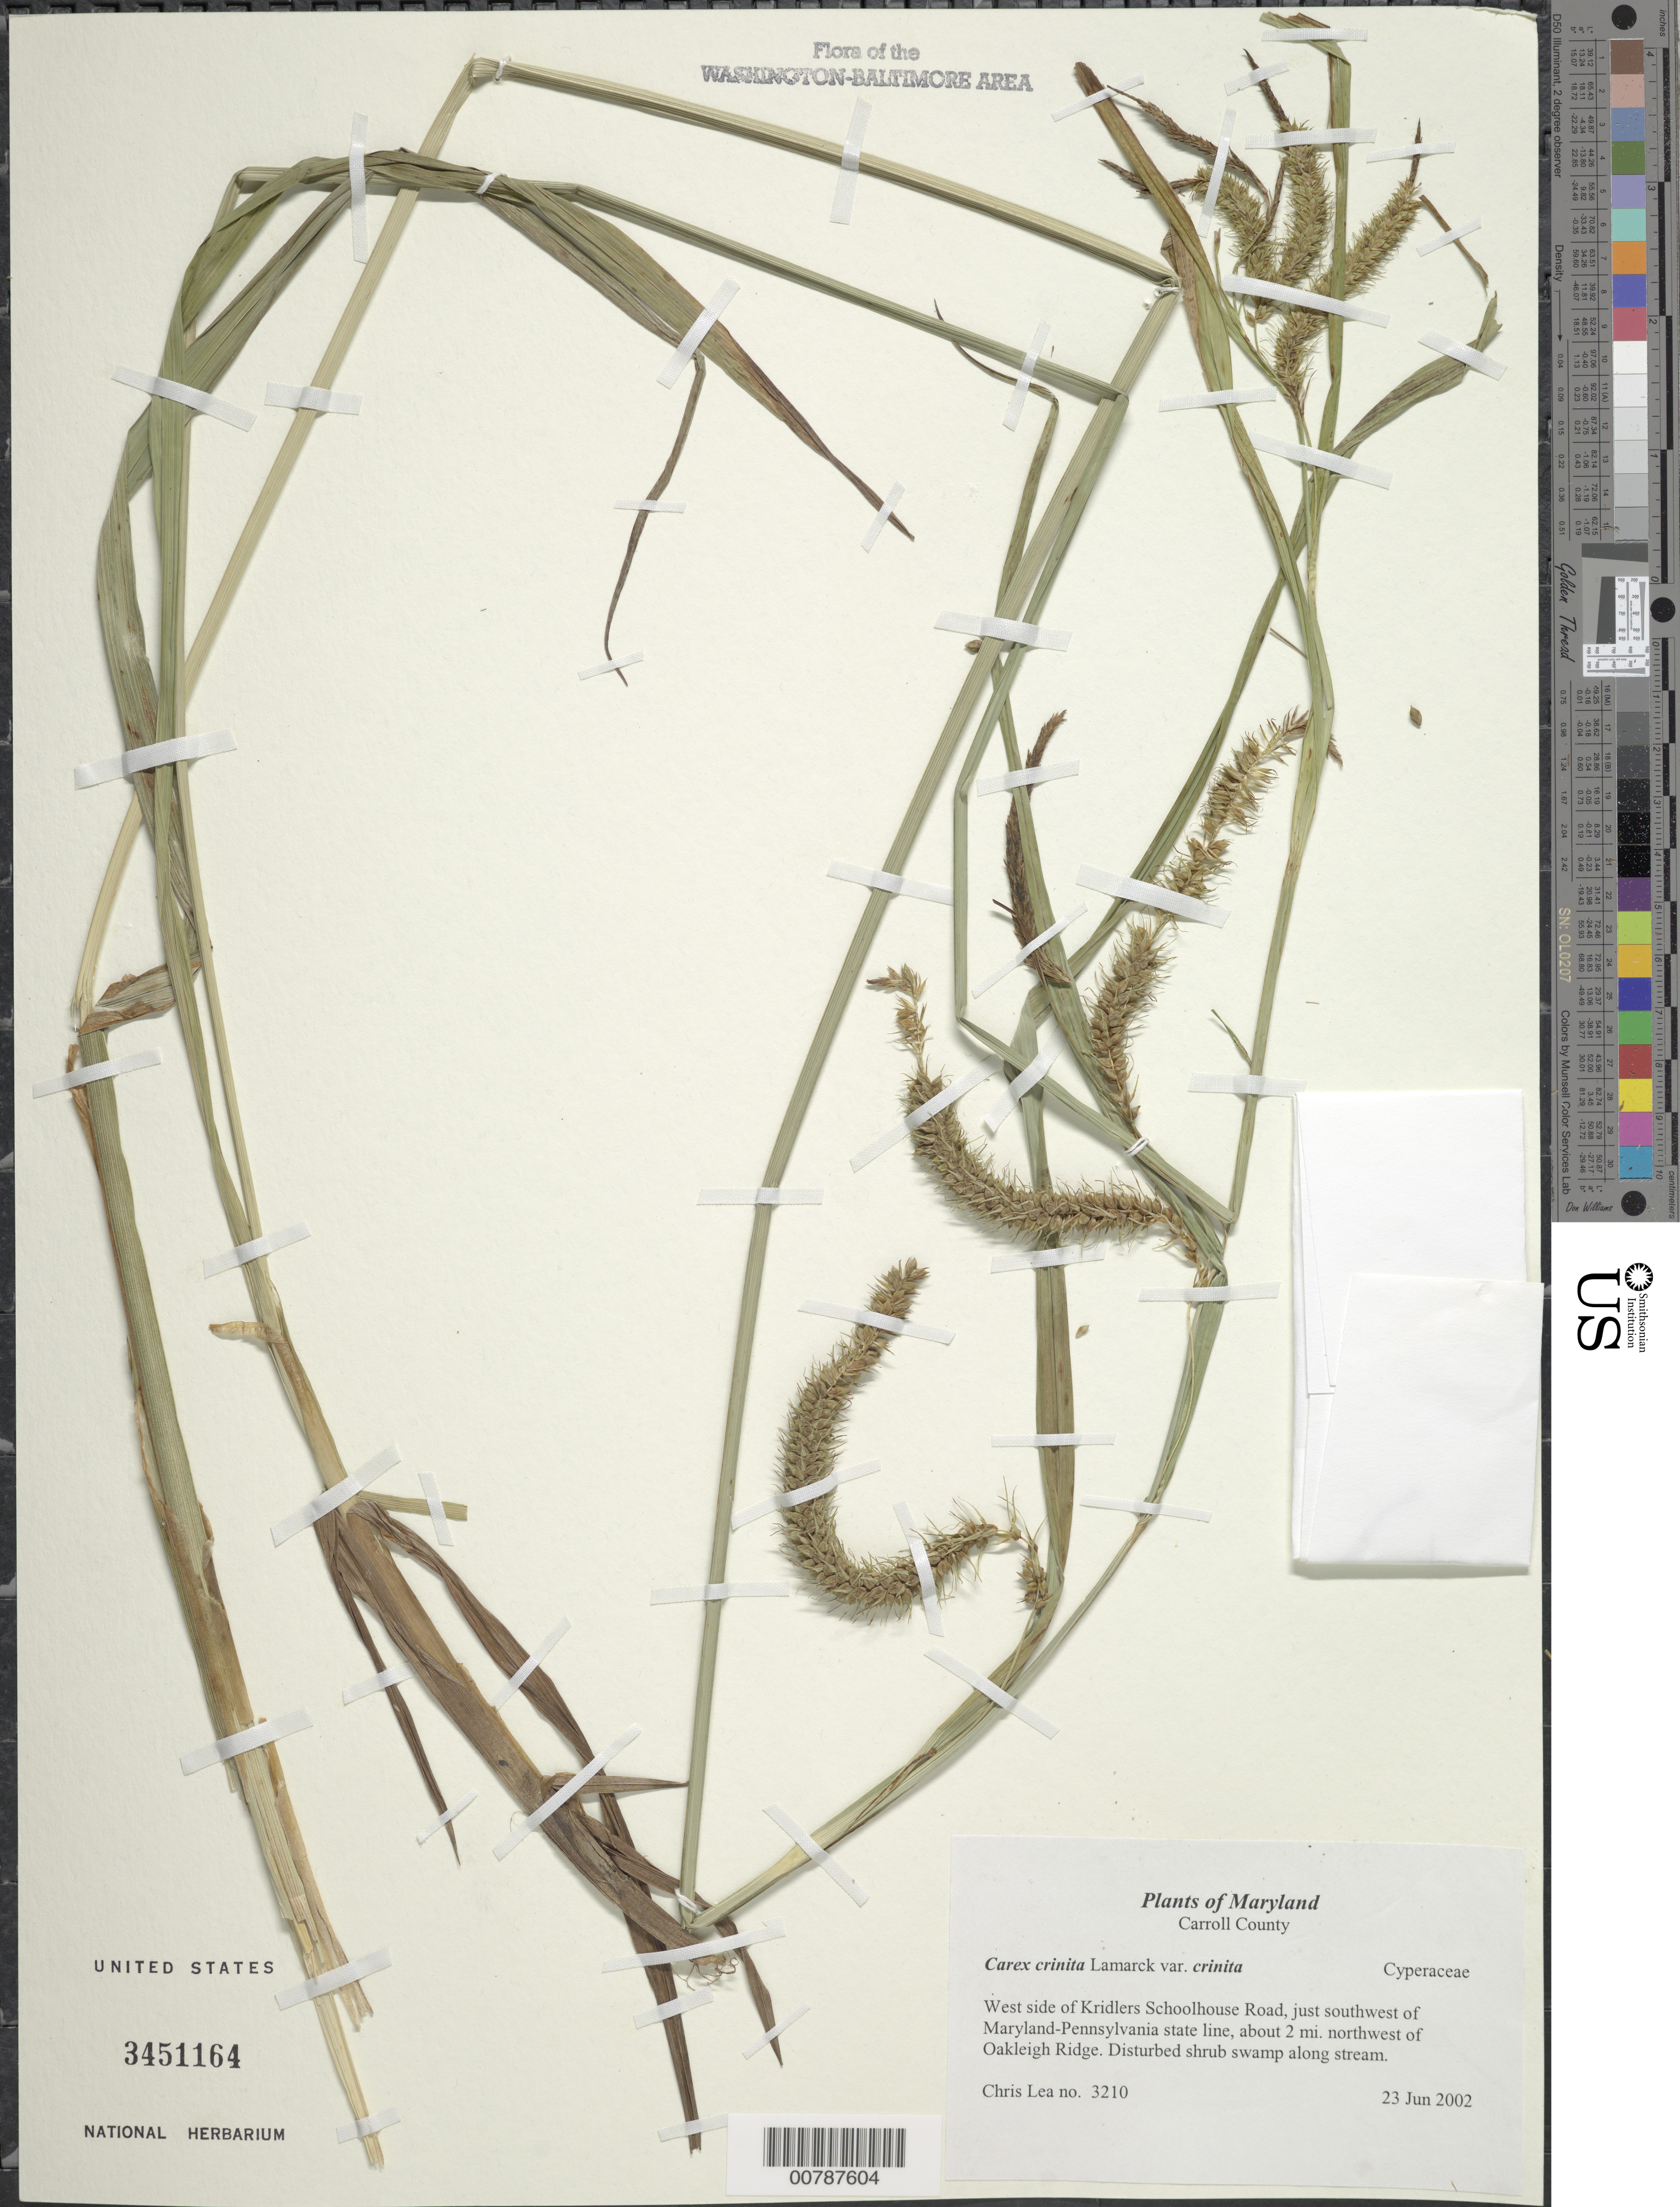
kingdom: Plantae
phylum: Tracheophyta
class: Liliopsida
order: Poales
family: Cyperaceae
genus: Carex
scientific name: Carex crinita var. crinita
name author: Lam.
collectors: C. Lea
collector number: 3210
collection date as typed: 23 Jun 2002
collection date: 2002-06-23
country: United States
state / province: Maryland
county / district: Carroll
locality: West side of Kridlers Schoolhouse Road, just southwest of Maryland-Pennsylvania state line, about 2 mi. northwest of Oakleigh Ridge.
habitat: Disturbed shrub swamp along stream.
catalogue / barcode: US 3451164